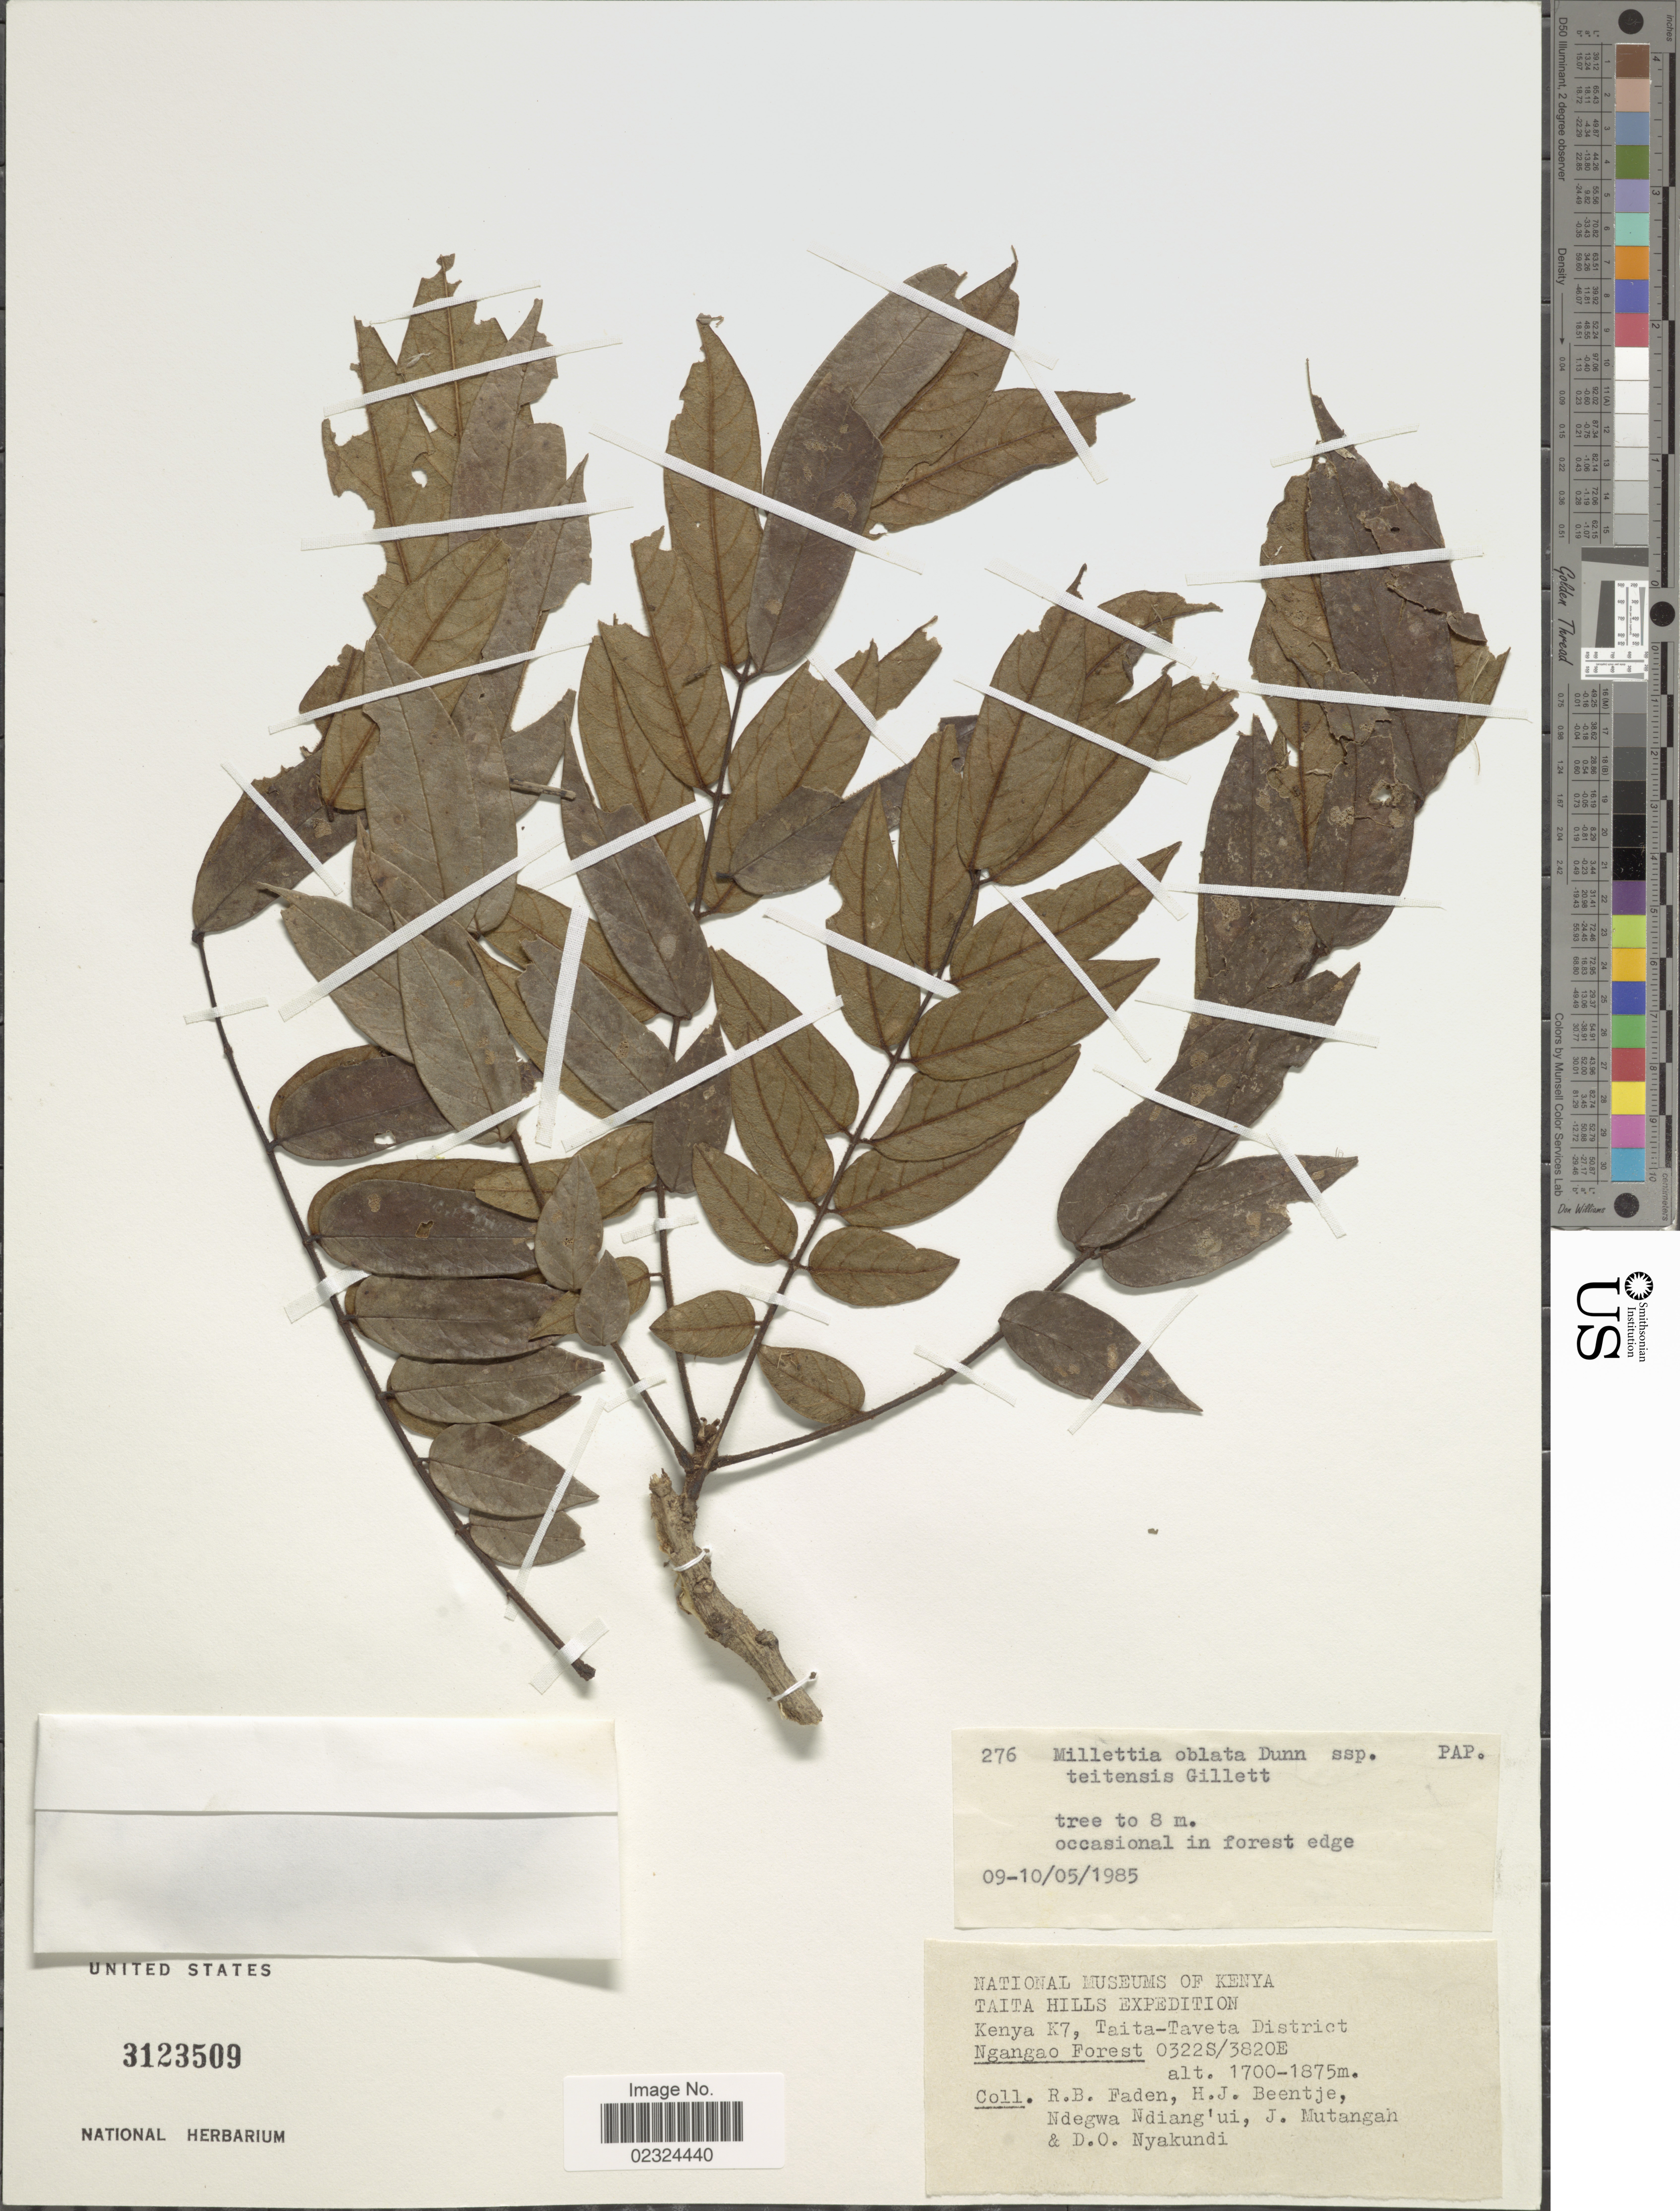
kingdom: Plantae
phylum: Tracheophyta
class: Magnoliopsida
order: Fabales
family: Fabaceae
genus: Millettia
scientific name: Millettia oblata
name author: Dunn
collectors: R. B. Faden, H. J. Beentje, Ndegwa Ndiang'ui, J. Mutangah & D. Nyakundi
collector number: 276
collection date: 1985-05-09/1985-05-10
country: Kenya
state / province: Taita Taveta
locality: Taita Hills, Kenya K7, Ngangao Forest.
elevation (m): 1700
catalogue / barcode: US 3123509